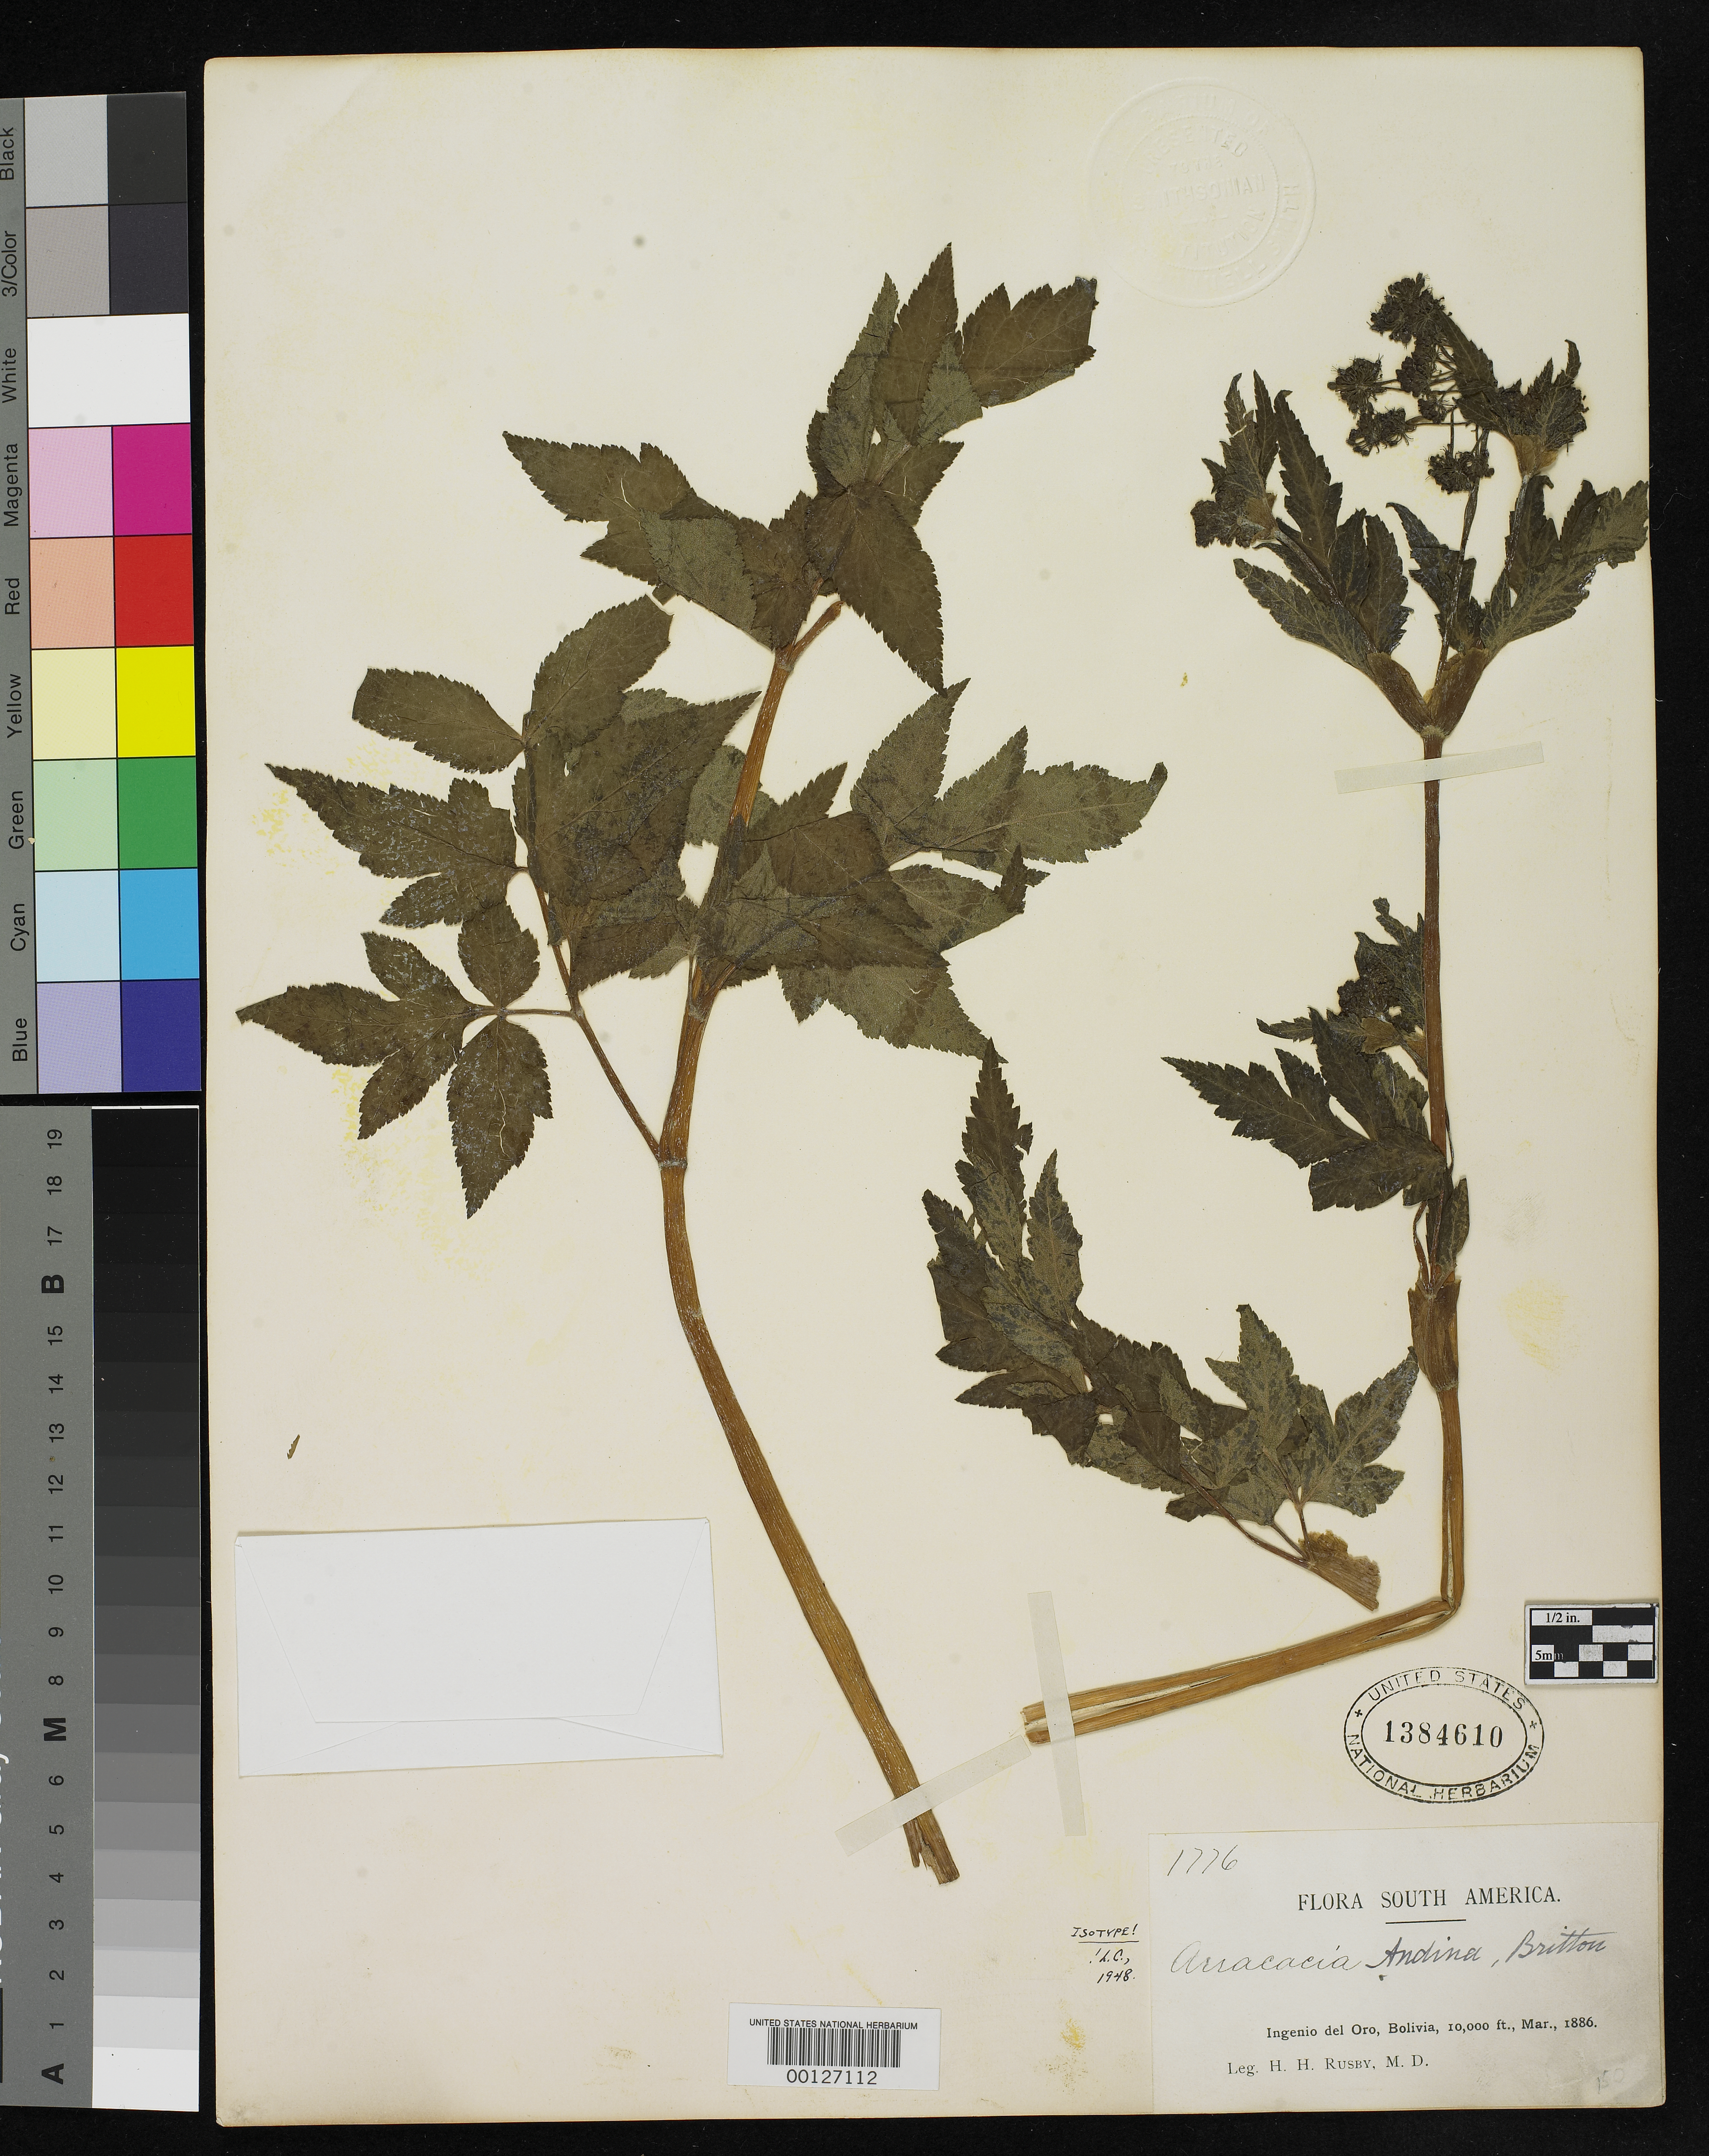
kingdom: Plantae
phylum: Tracheophyta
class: Magnoliopsida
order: Apiales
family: Apiaceae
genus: Arracacia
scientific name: Arracacia andina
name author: Britton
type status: Isotype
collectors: H. H. Rusby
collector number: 1776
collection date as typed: Mar., 1886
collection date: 1886-03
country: Bolivia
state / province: Potosí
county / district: Potasí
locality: Ingenio del Oro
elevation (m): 3048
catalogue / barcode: US 1384610